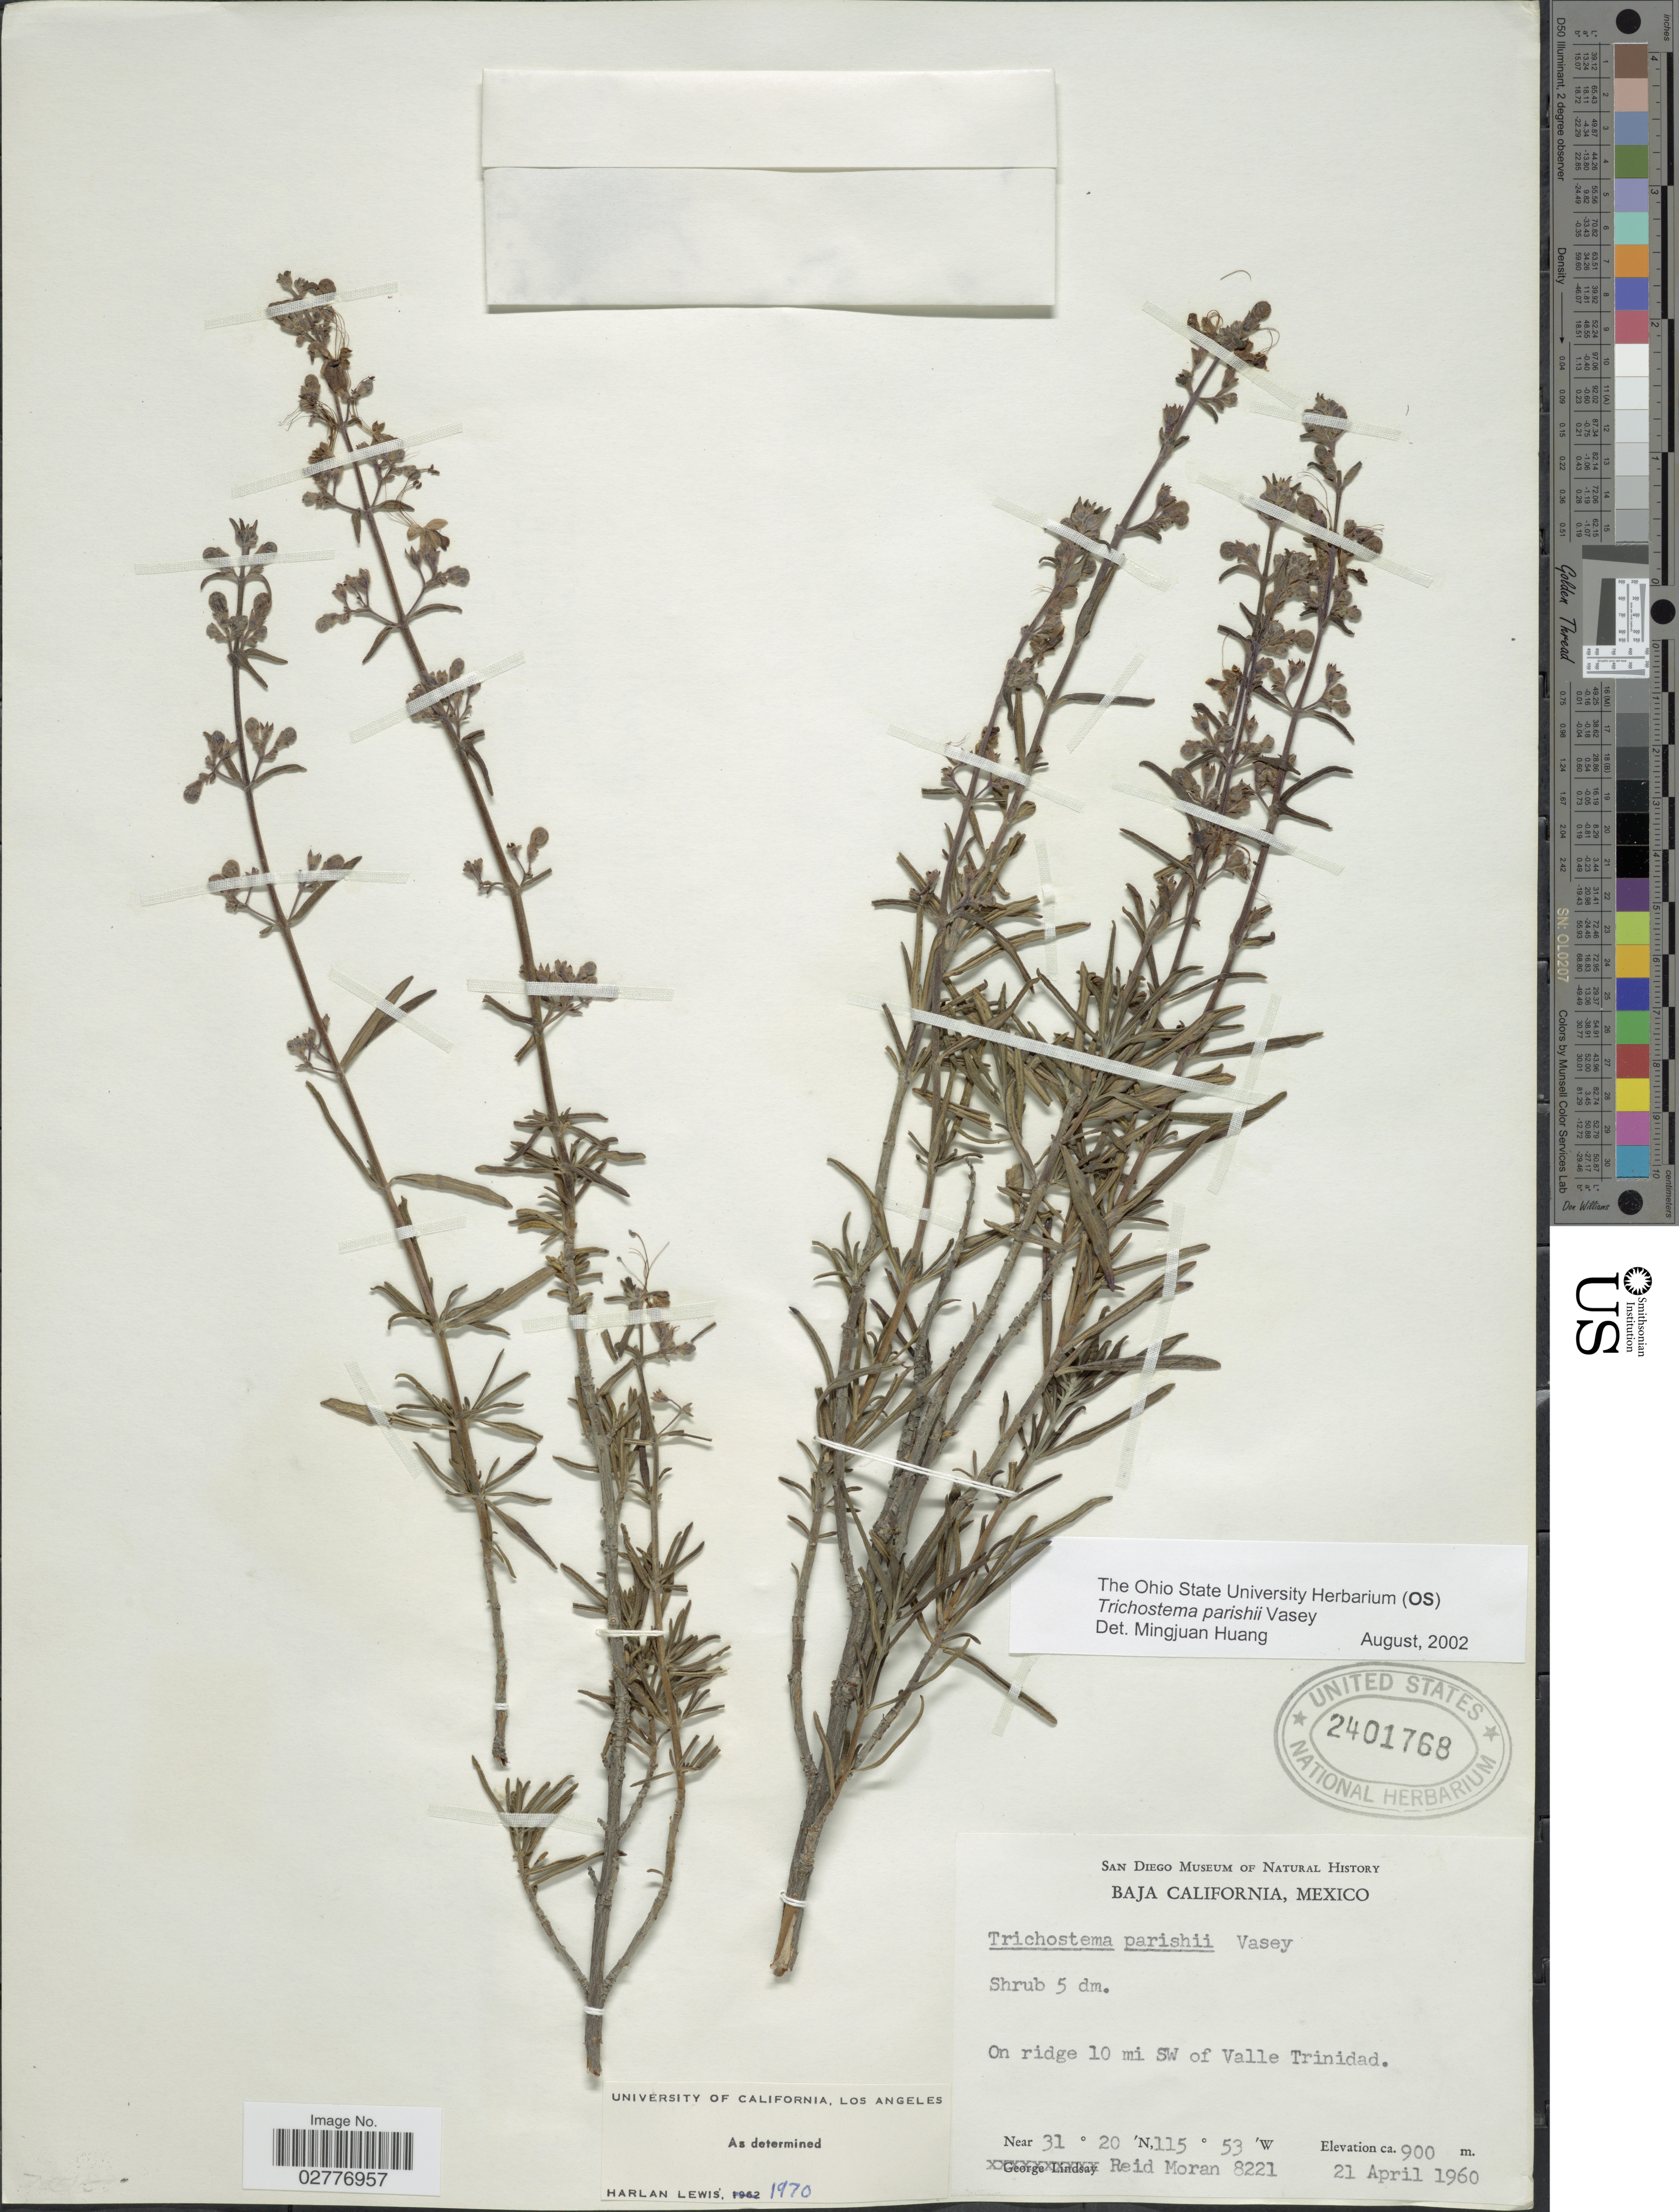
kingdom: Plantae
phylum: Tracheophyta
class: Magnoliopsida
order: Lamiales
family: Lamiaceae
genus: Trichostema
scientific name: Trichostema parishii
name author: Vasey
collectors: R. V. Moran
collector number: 8221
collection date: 1960-04-21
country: Mexico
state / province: Baja California Norte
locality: On ridge 10 mi SW of Valle Trinidad.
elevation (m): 900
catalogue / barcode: US 2401768